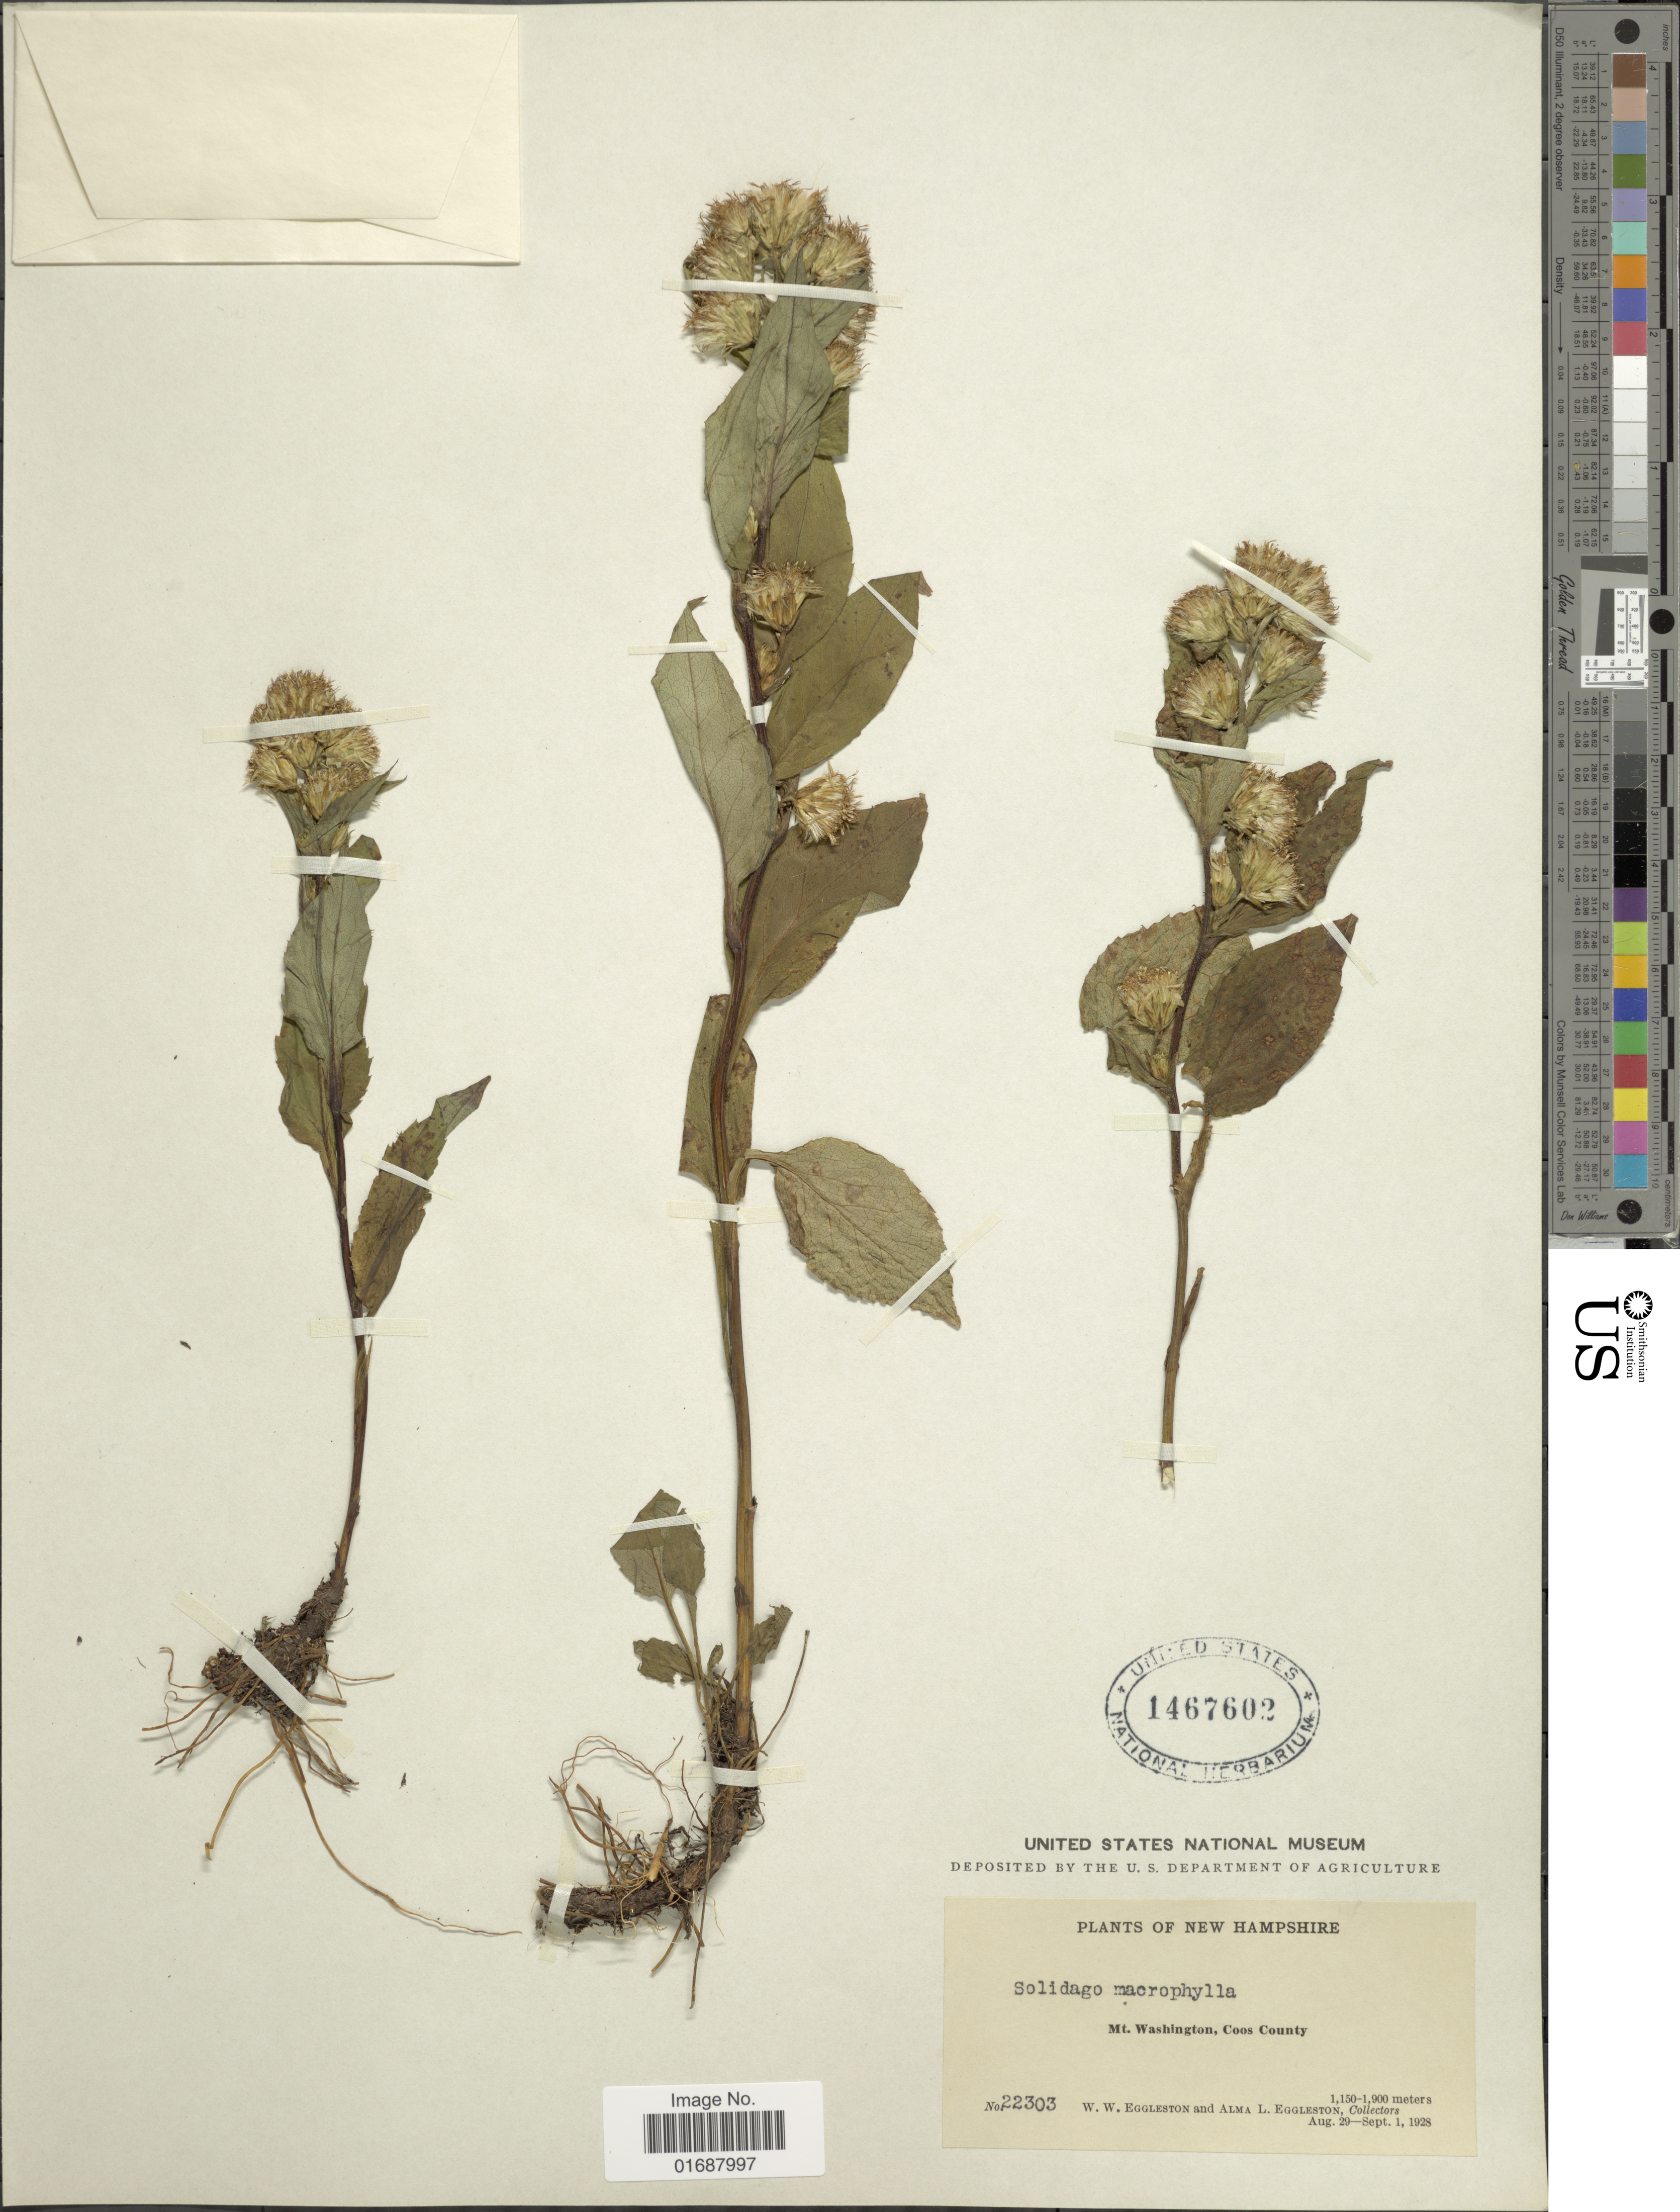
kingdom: Plantae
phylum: Tracheophyta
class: Magnoliopsida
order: Asterales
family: Asteraceae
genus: Solidago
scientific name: Solidago macrophylla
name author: Banks ex Pursh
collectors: W. W. Eggleston & A. Eggleston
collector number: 22303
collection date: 1928-08-29/1928-09-01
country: United States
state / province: New Hampshire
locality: Mt. Washington, Coos County.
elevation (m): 1150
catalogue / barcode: US 1467602